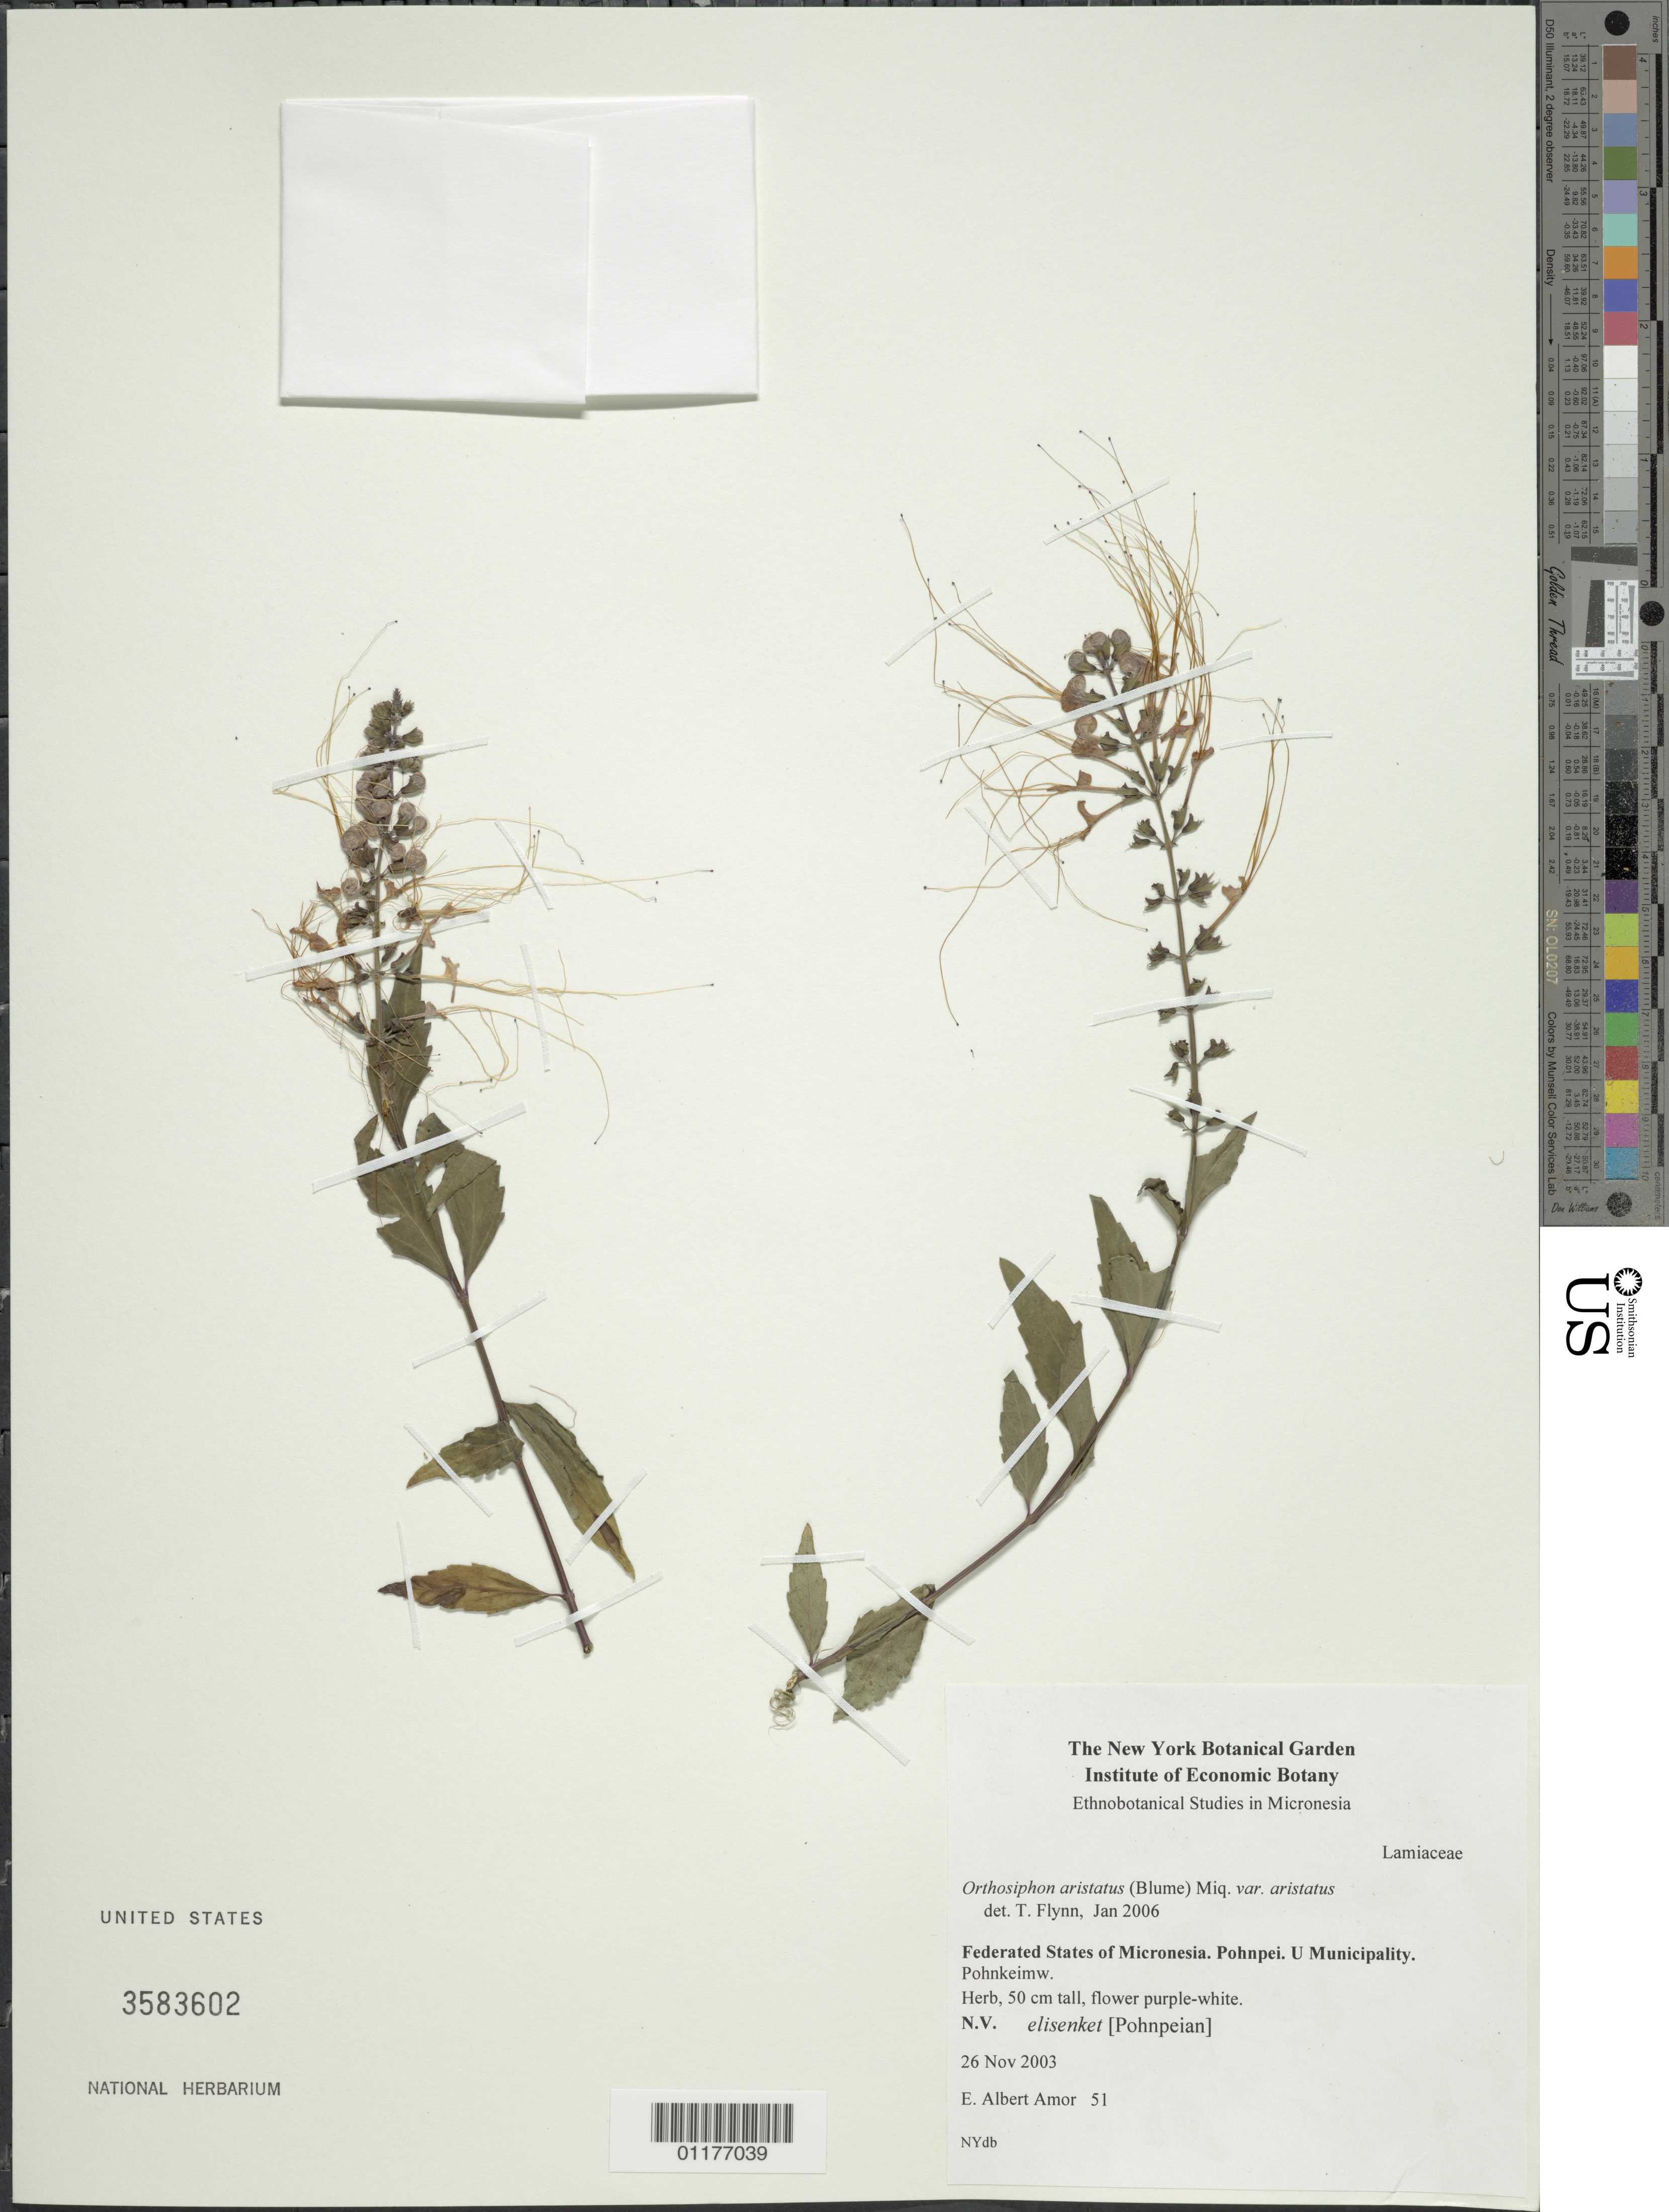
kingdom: Plantae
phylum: Tracheophyta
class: Magnoliopsida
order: Lamiales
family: Lamiaceae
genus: Orthosiphon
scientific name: Orthosiphon aristatus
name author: (Blume) Miq.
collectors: E. A. Amor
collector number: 51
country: Micronesia, Federated States of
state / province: Pohnpei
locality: Pohnkeimw.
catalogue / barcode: US 3583602